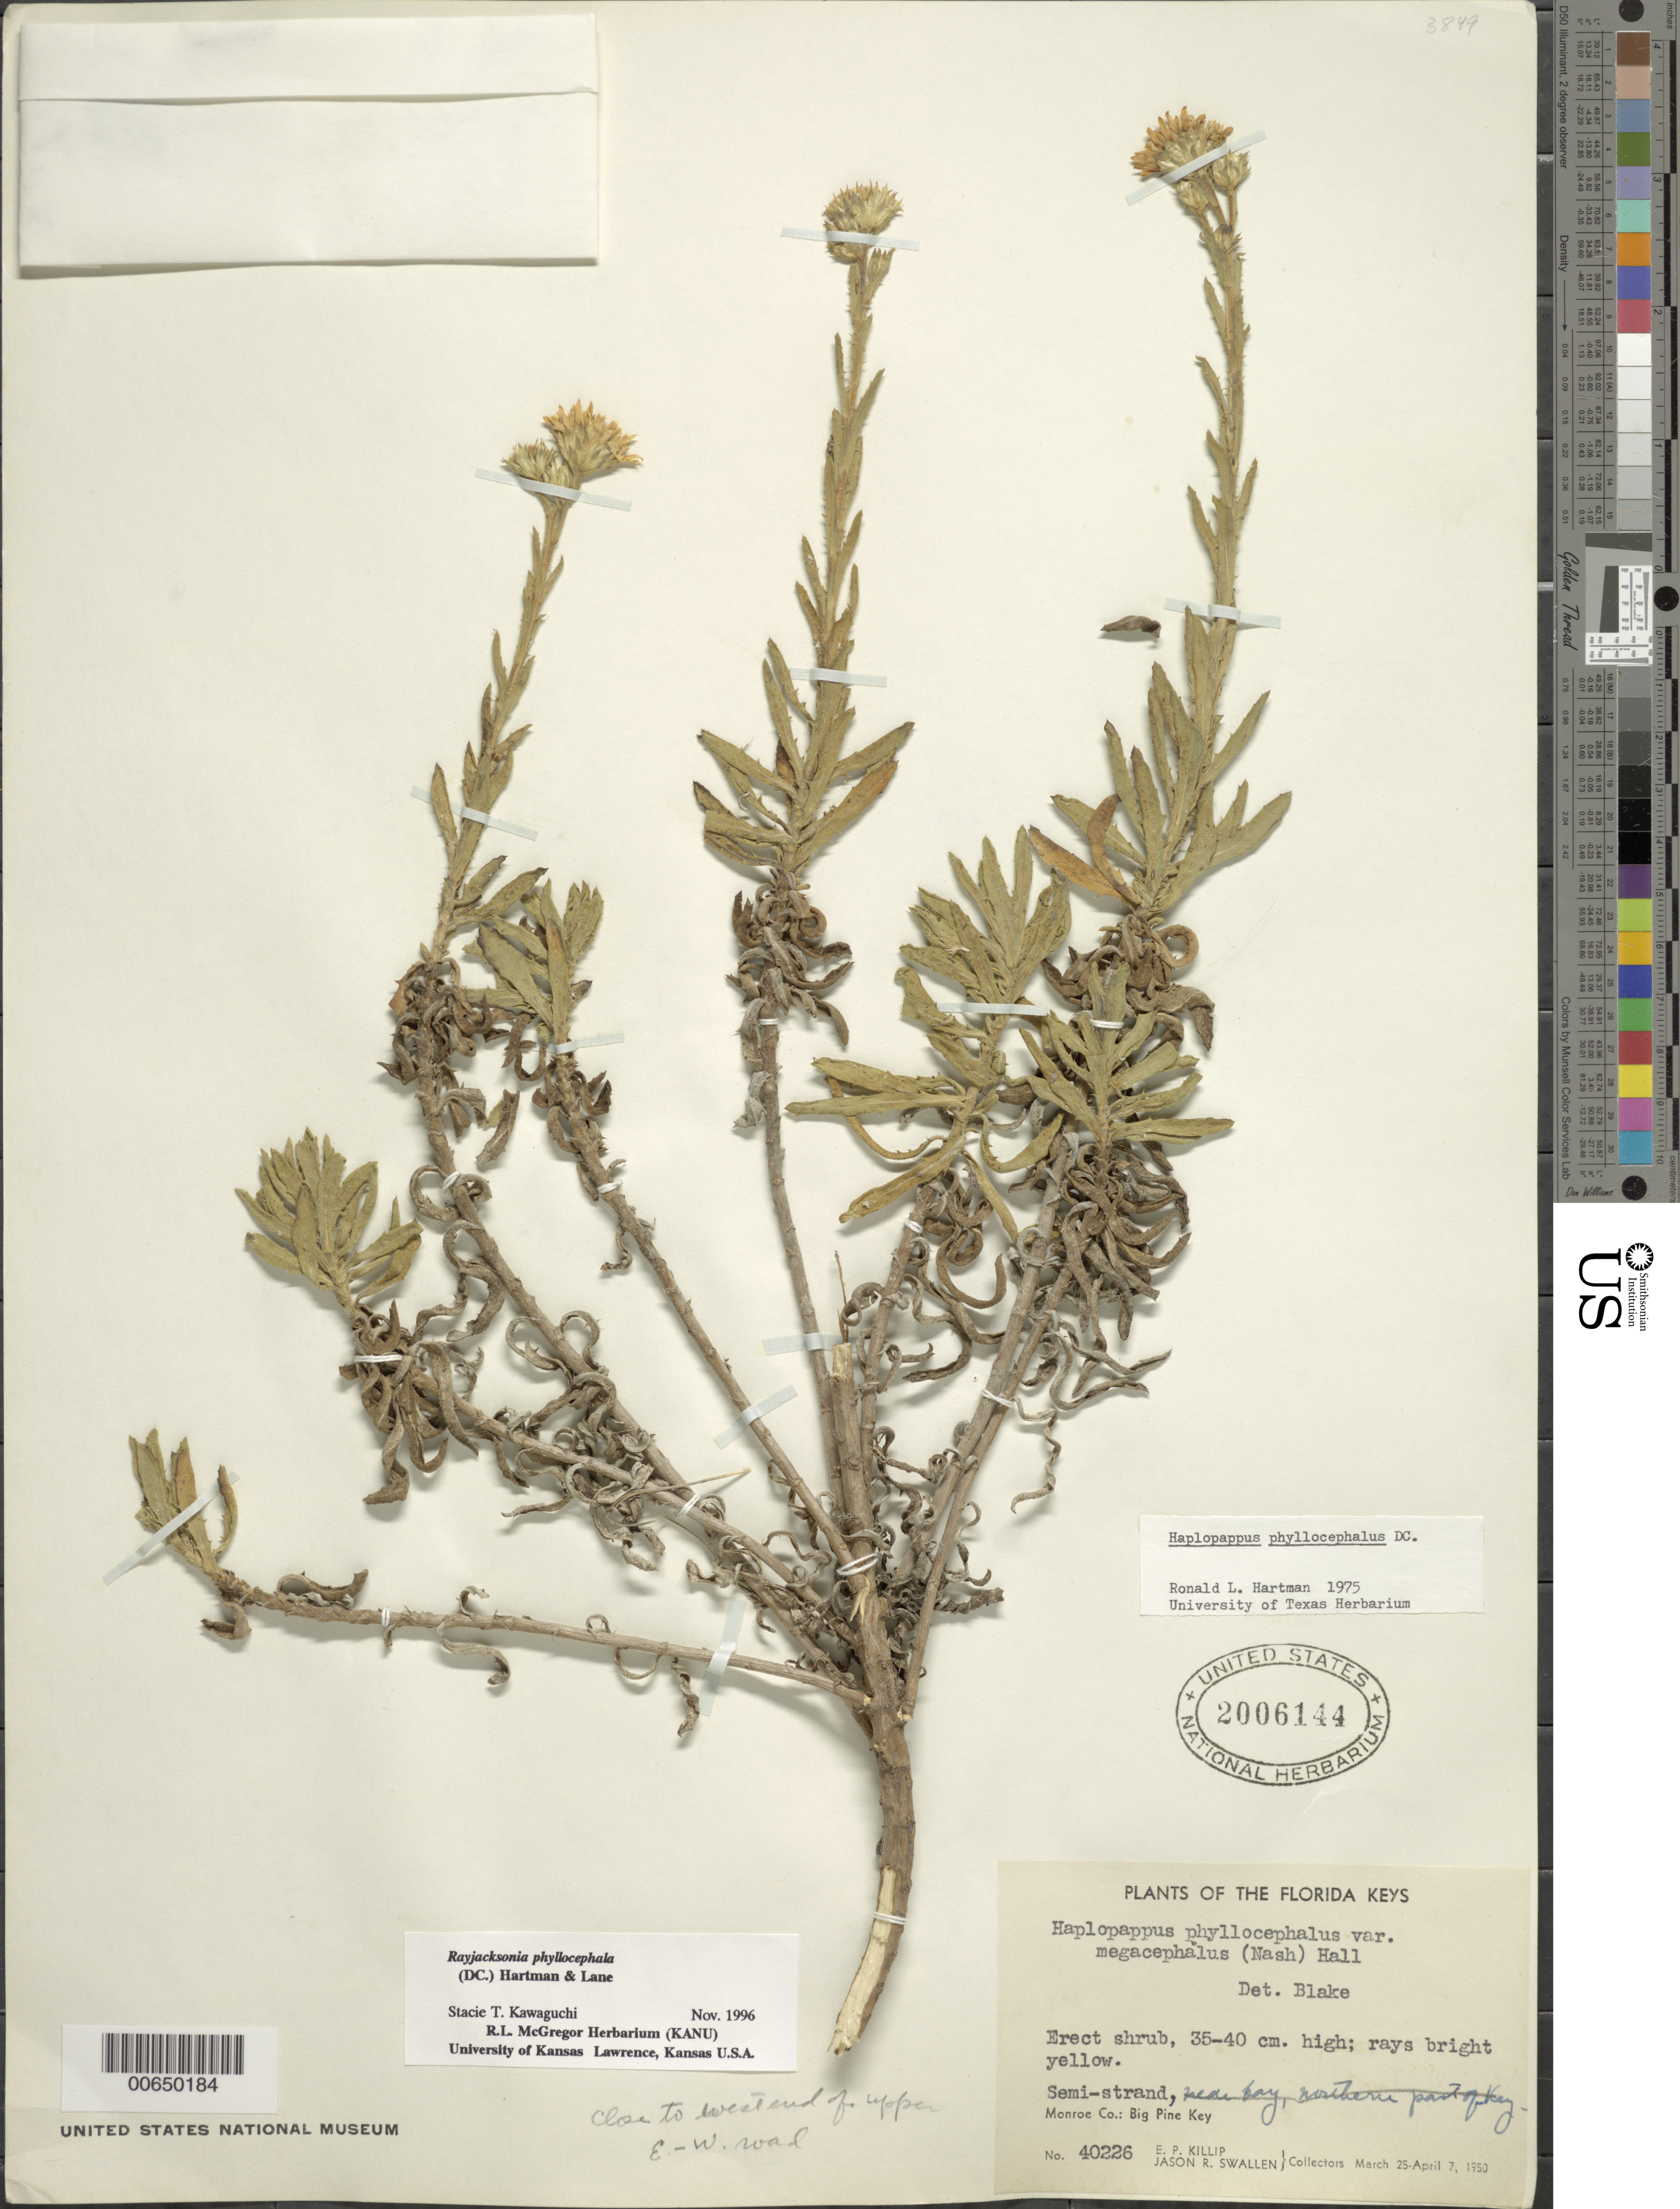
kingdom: Plantae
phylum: Tracheophyta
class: Magnoliopsida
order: Asterales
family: Asteraceae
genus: Rayjacksonia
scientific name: Rayjacksonia phyllocephala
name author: (DC.) R.L. Hartm. & M.A. Lane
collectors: E. P. Killip & J. R. Swallen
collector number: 40226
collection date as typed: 25 Mar 1950 to 07 Apr 1950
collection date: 1950-03-25/1950-04-07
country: United States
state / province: Florida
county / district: Monroe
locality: Big Pine Key.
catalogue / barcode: US 2006144